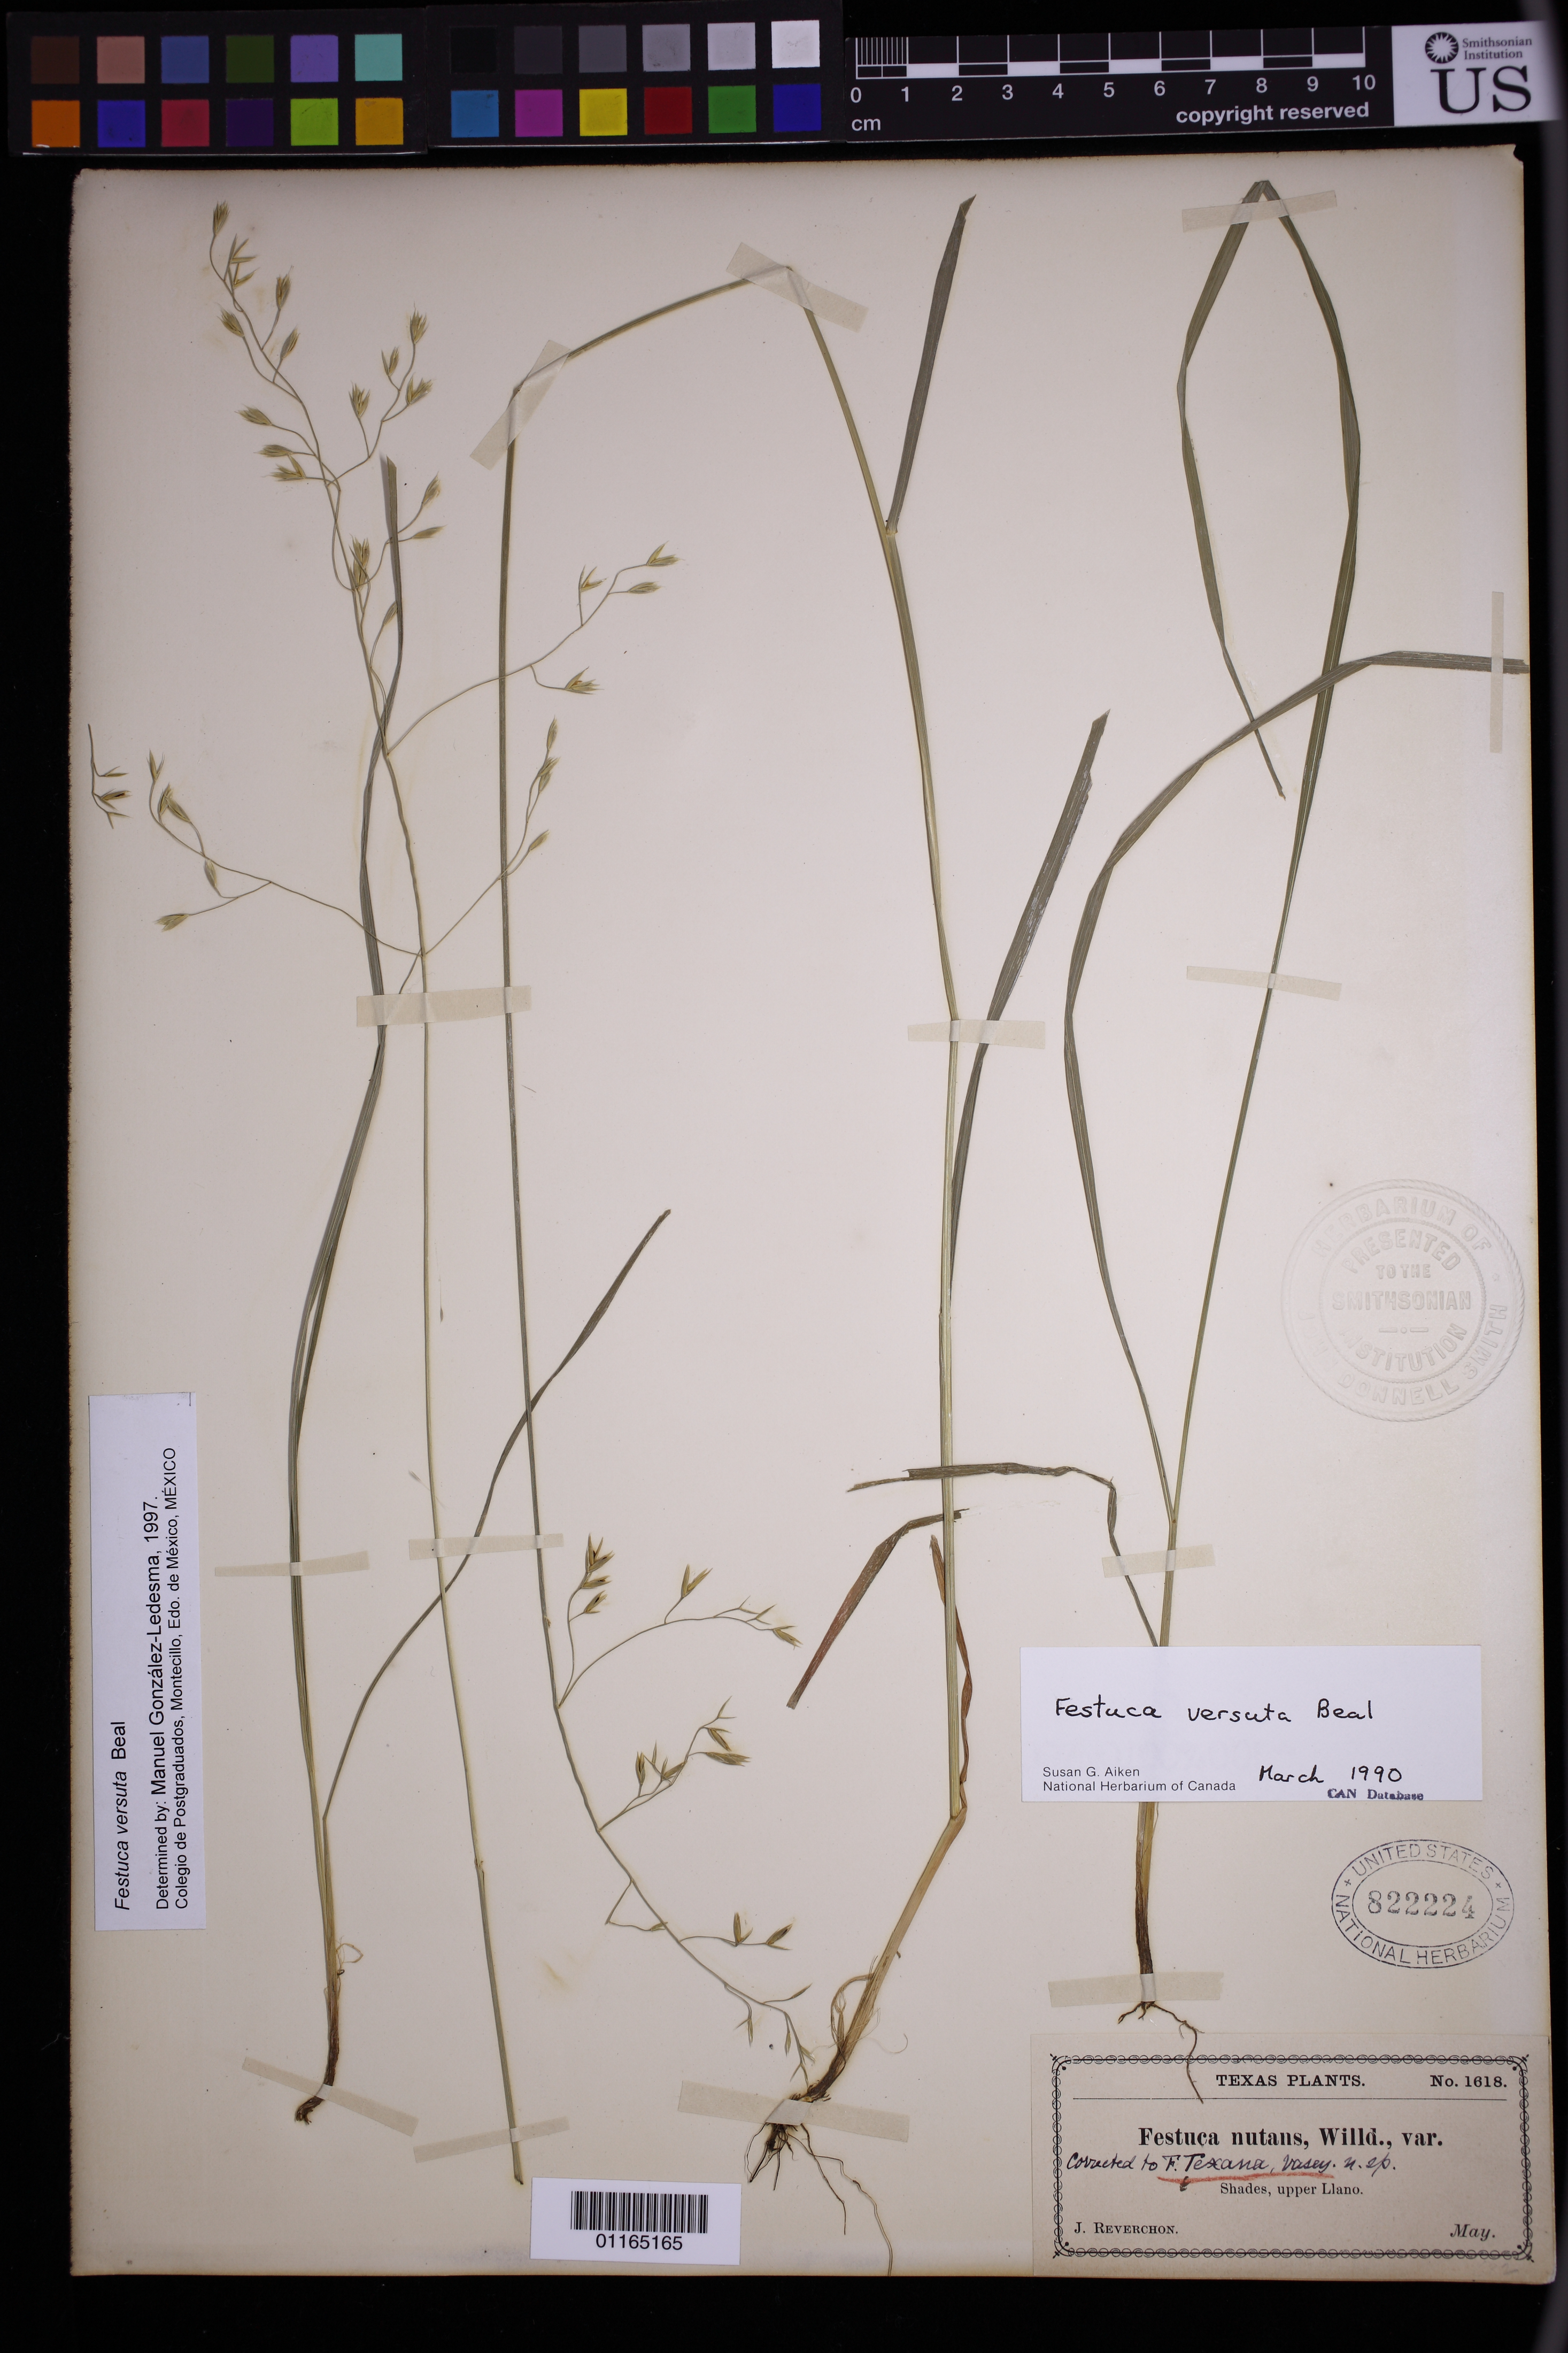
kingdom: Plantae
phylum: Tracheophyta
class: Liliopsida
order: Poales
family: Poaceae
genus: Festuca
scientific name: Festuca texana Vasey, nom. illeg.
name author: Vasey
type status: Isolectotype; Type Collection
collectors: J. Reverchon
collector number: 1618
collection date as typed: May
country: United States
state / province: Texas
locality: Shades, Upper Llano.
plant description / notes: Specimen ex John Donnell Smith herbarium.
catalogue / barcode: US 822224